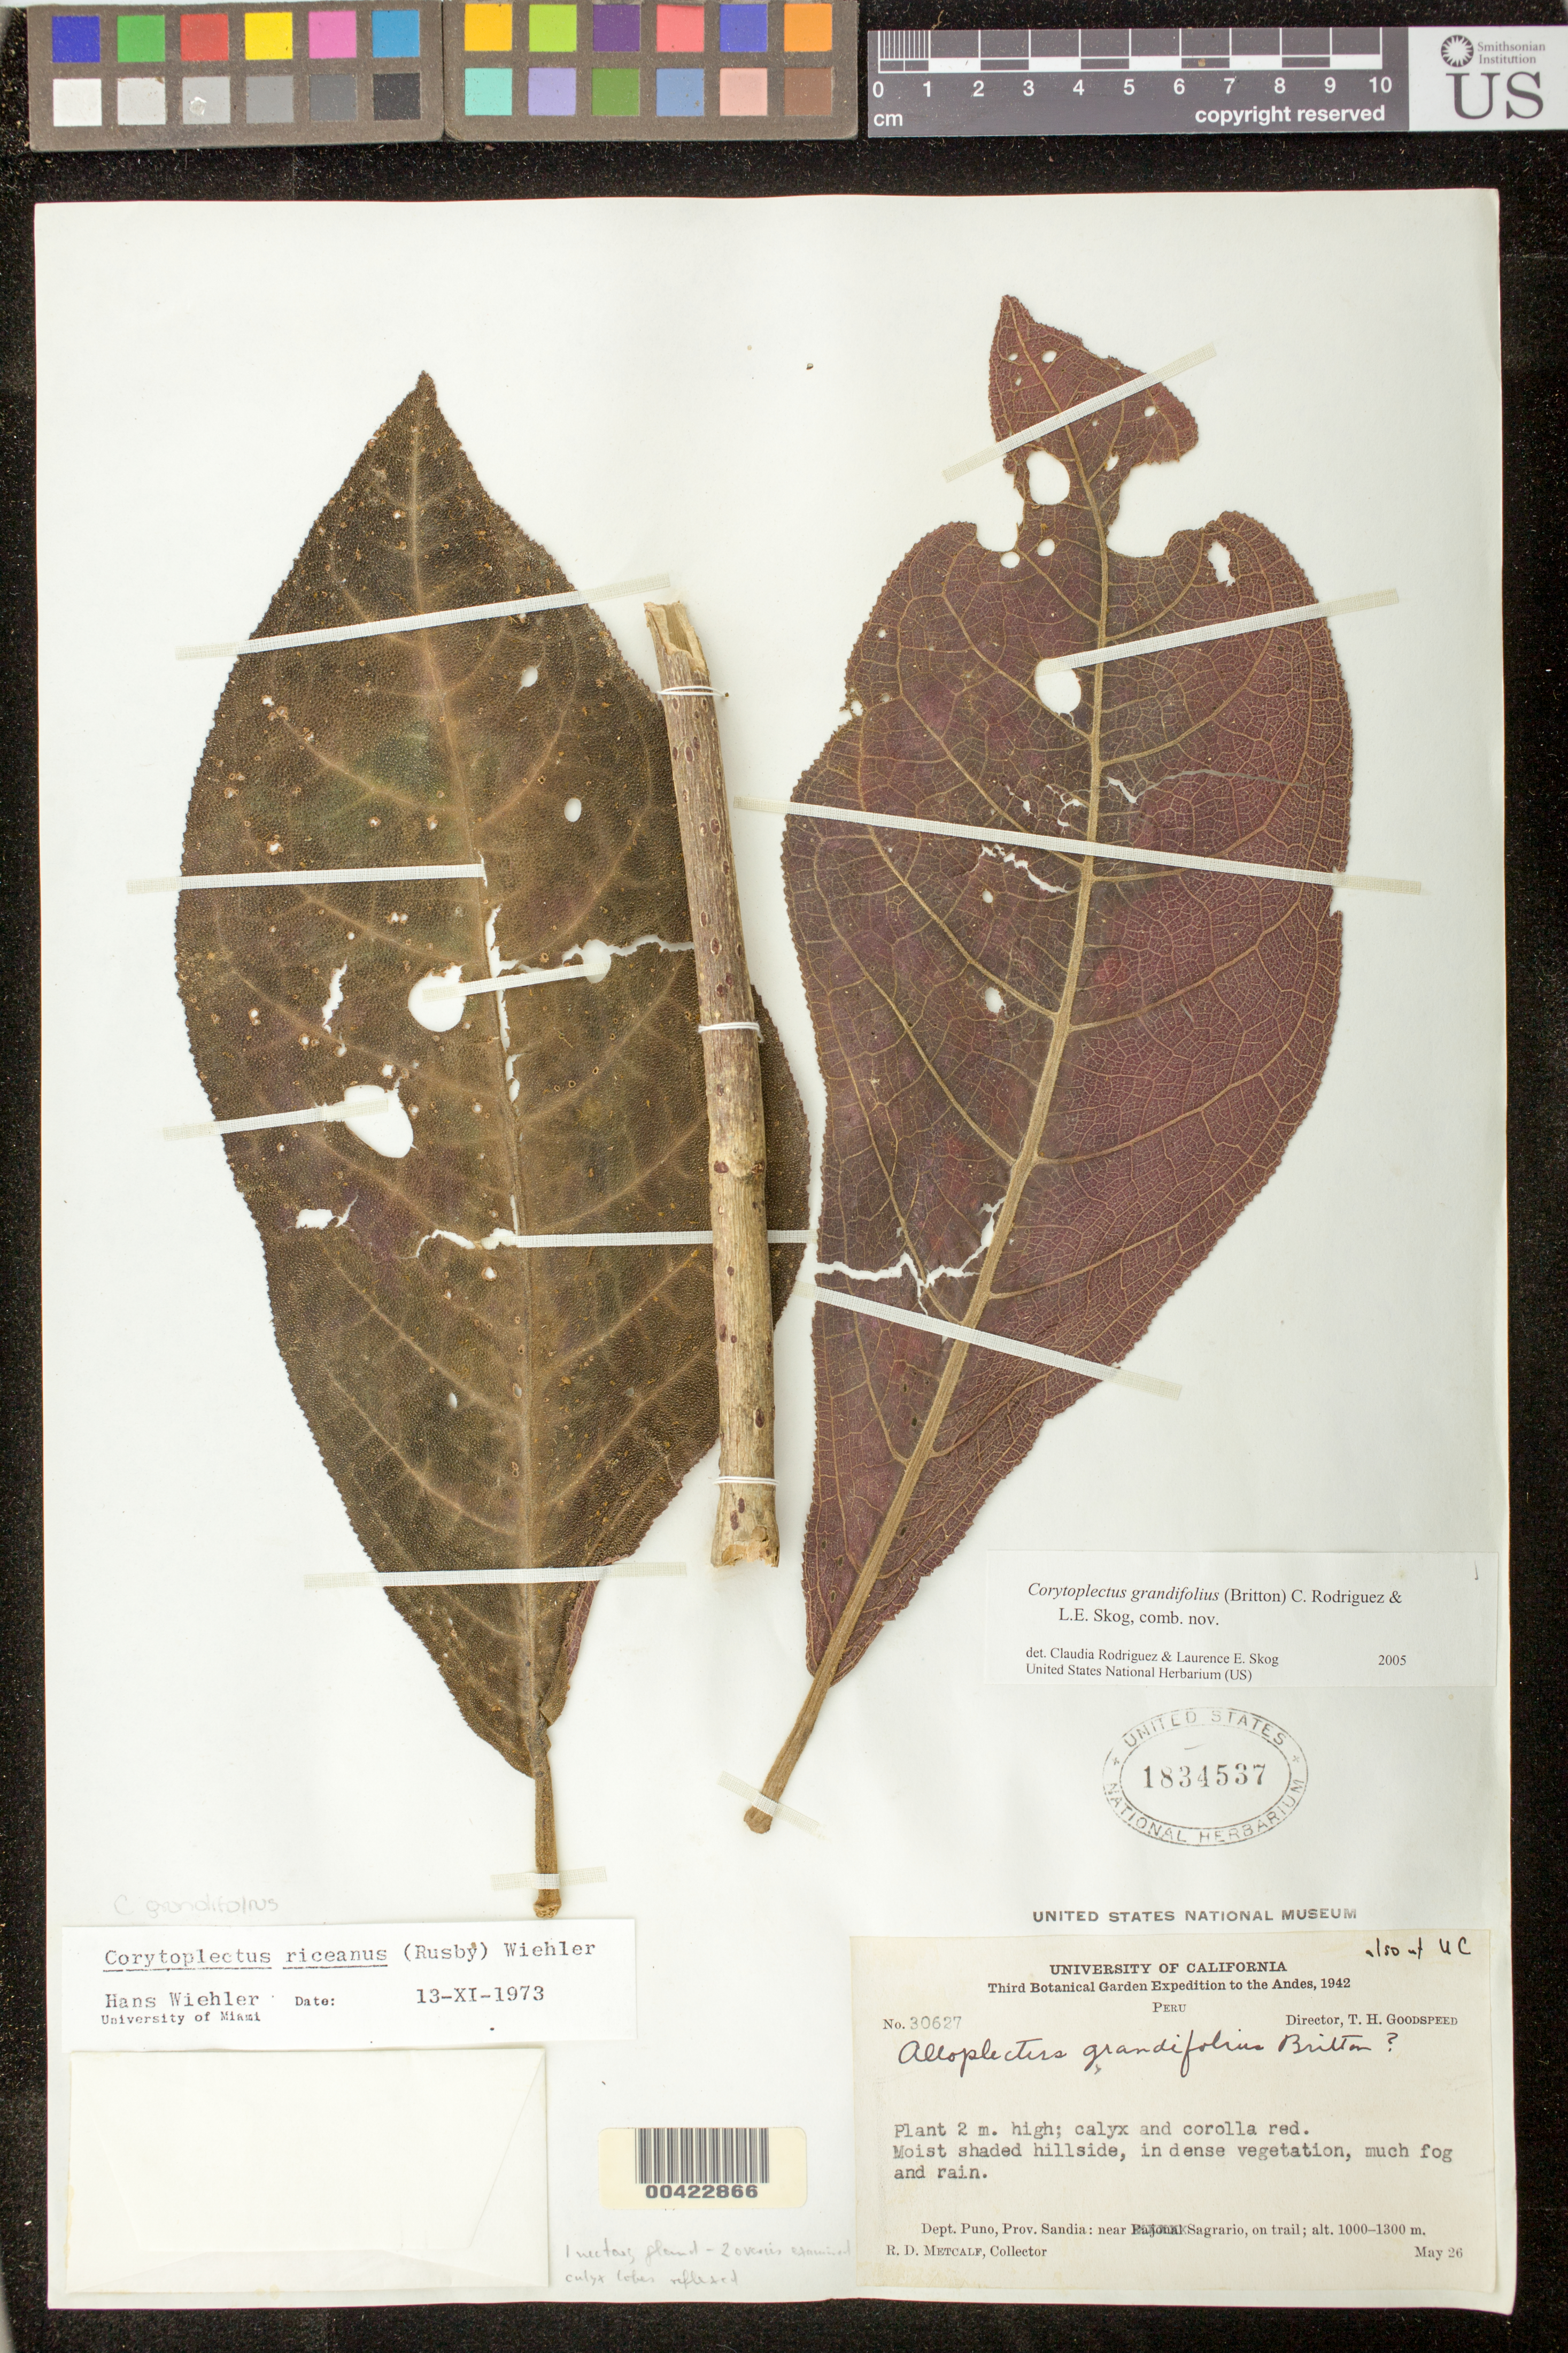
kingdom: Plantae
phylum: Tracheophyta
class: Magnoliopsida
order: Lamiales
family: Gesneriaceae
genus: Corytoplectus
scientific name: Corytoplectus grandifolius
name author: (Britton ex Rusby) Rodr.-Flores & L.E. Skog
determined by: Rodríguez-Flores, C. I.; Skog, L. E.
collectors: R. D. Metcalf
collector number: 30627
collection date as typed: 26 May 1942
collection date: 1942-05-26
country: Peru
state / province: Puno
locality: Prov. Sandia; near Sagrario, on trail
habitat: Moist shaded hillside, in dense vegetation; much fog and rain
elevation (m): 1000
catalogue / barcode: US 1834537